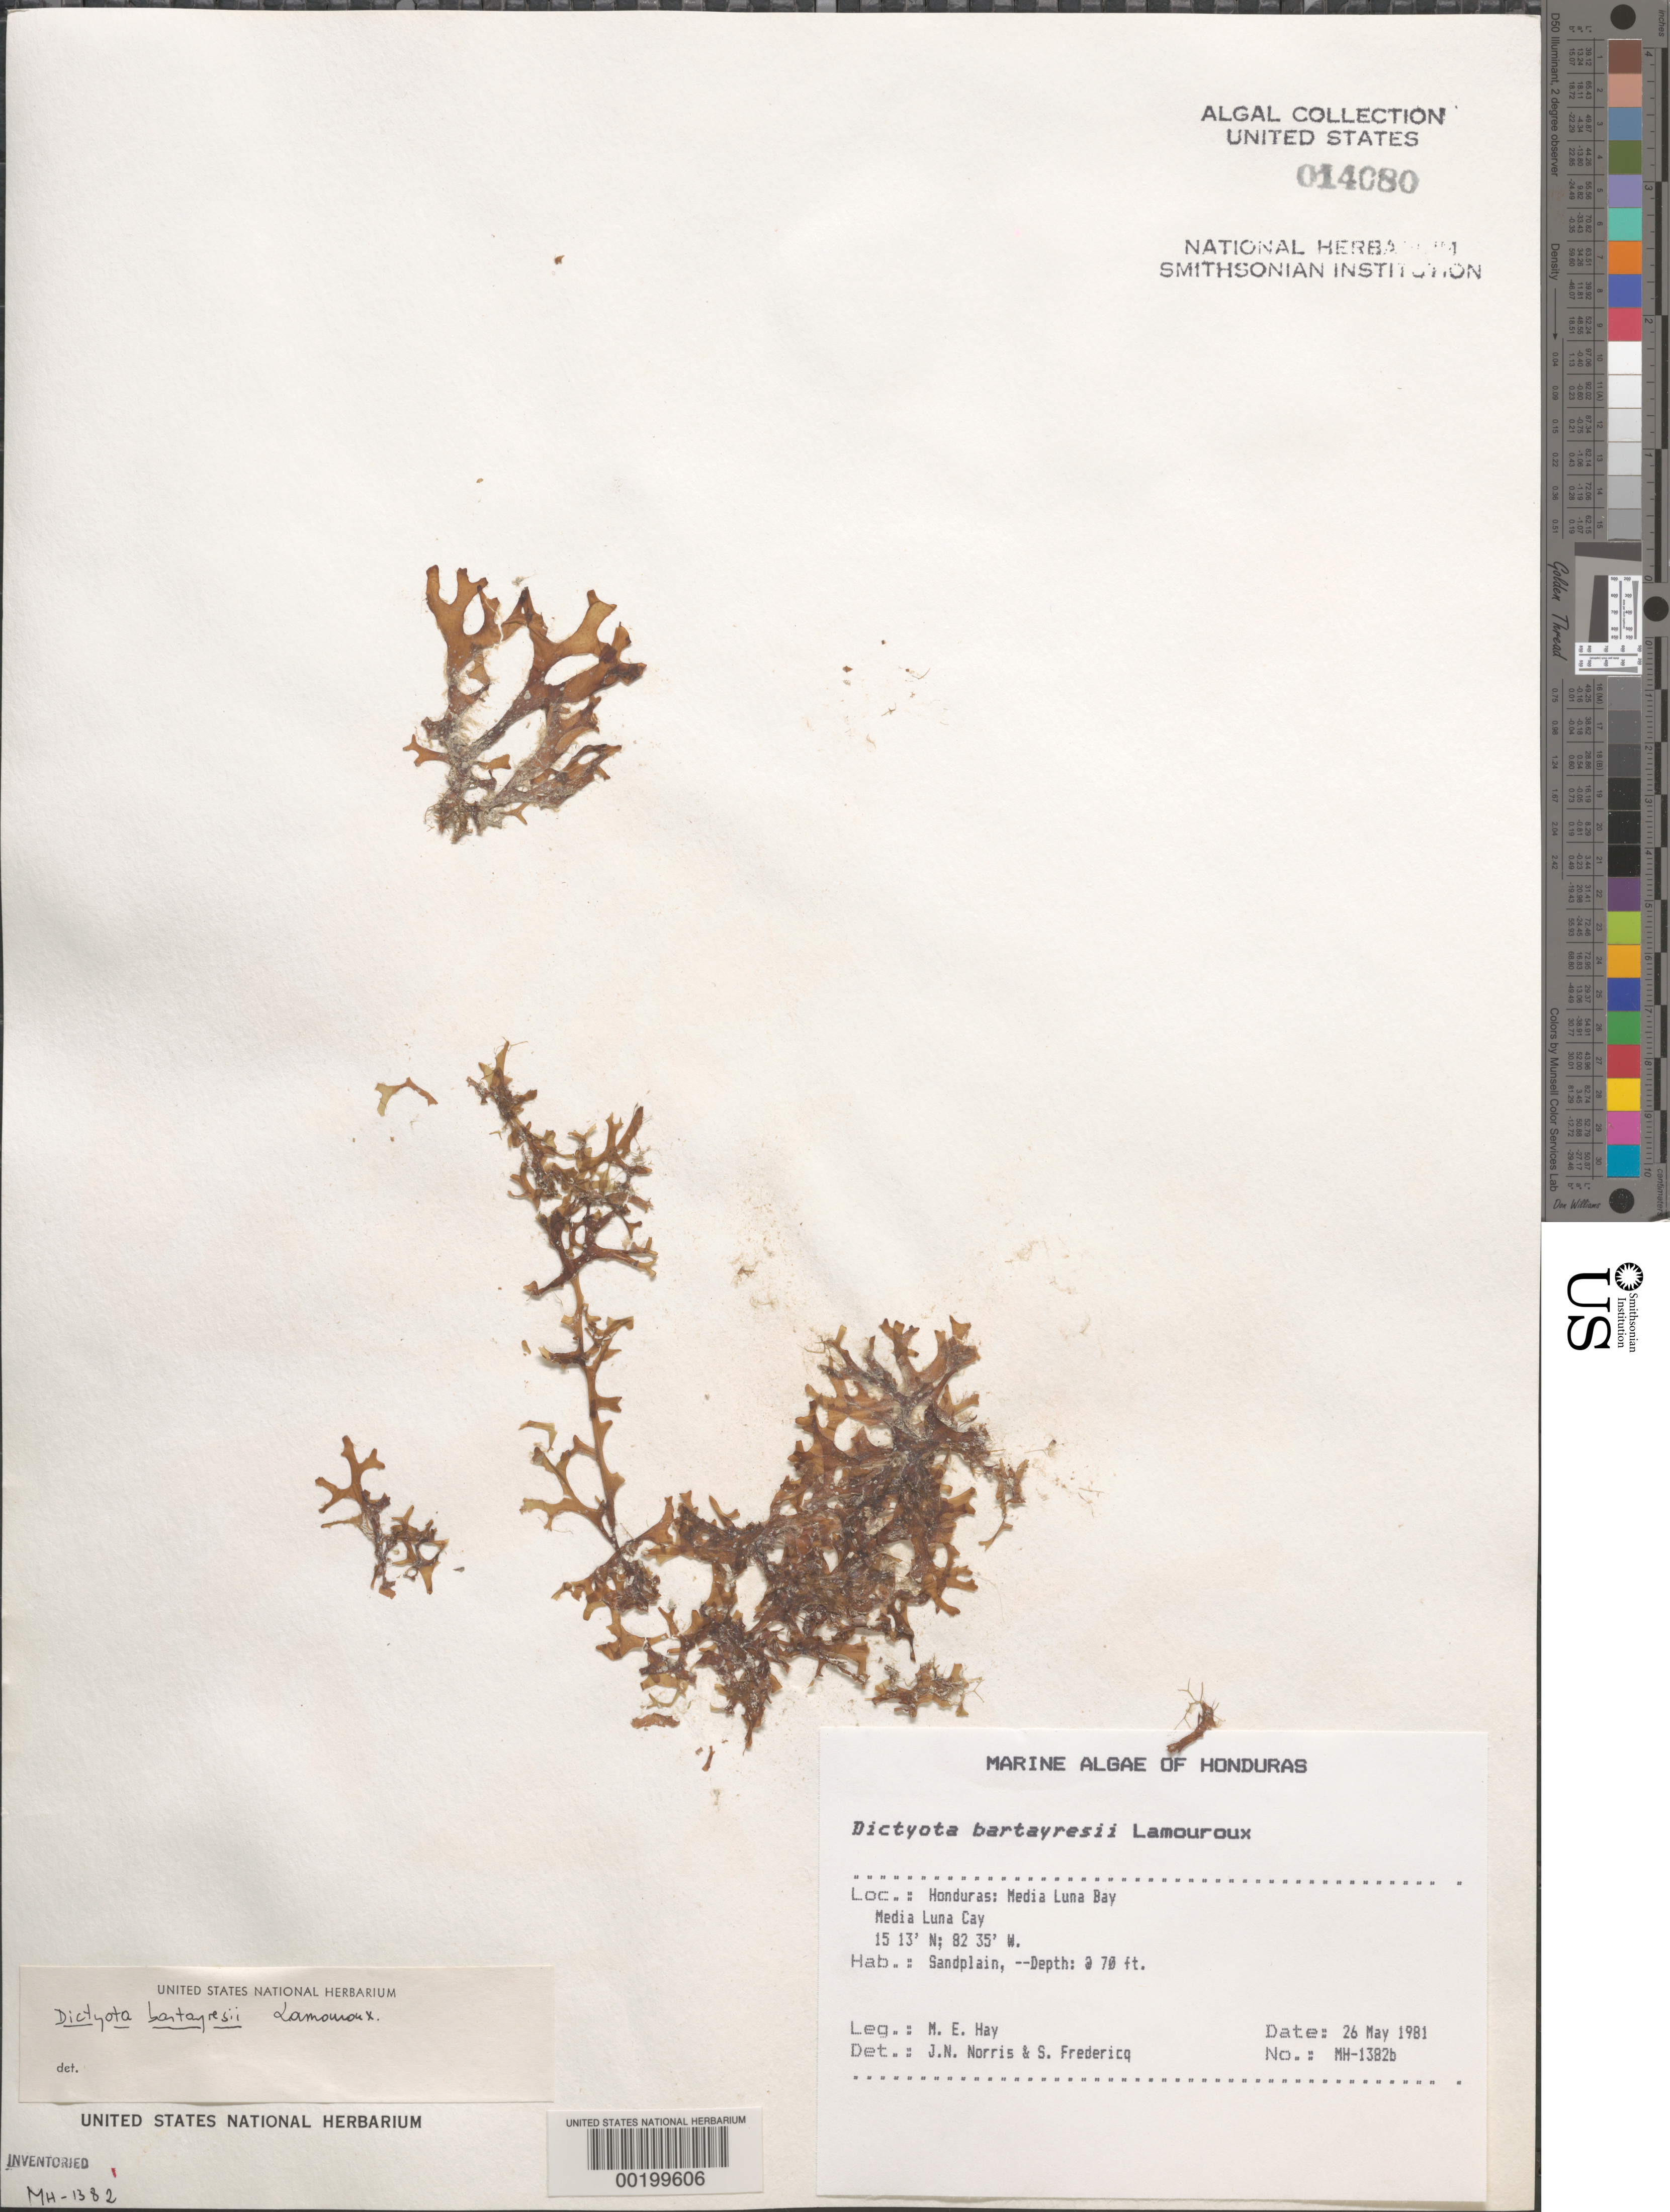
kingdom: Chromista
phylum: Ochrophyta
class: Phaeophyceae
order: Dictyotales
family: Dictyotaceae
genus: Dictyota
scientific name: Dictyota bartayresiana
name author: J.V.Lamouroux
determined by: Norris, J. N.; Fredericq, S.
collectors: M. E. Hay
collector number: MEH-1382b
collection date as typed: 26 May 1981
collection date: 1981-05-26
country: Honduras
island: Media Luna Cay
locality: Media Luna Bay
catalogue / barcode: US 14080